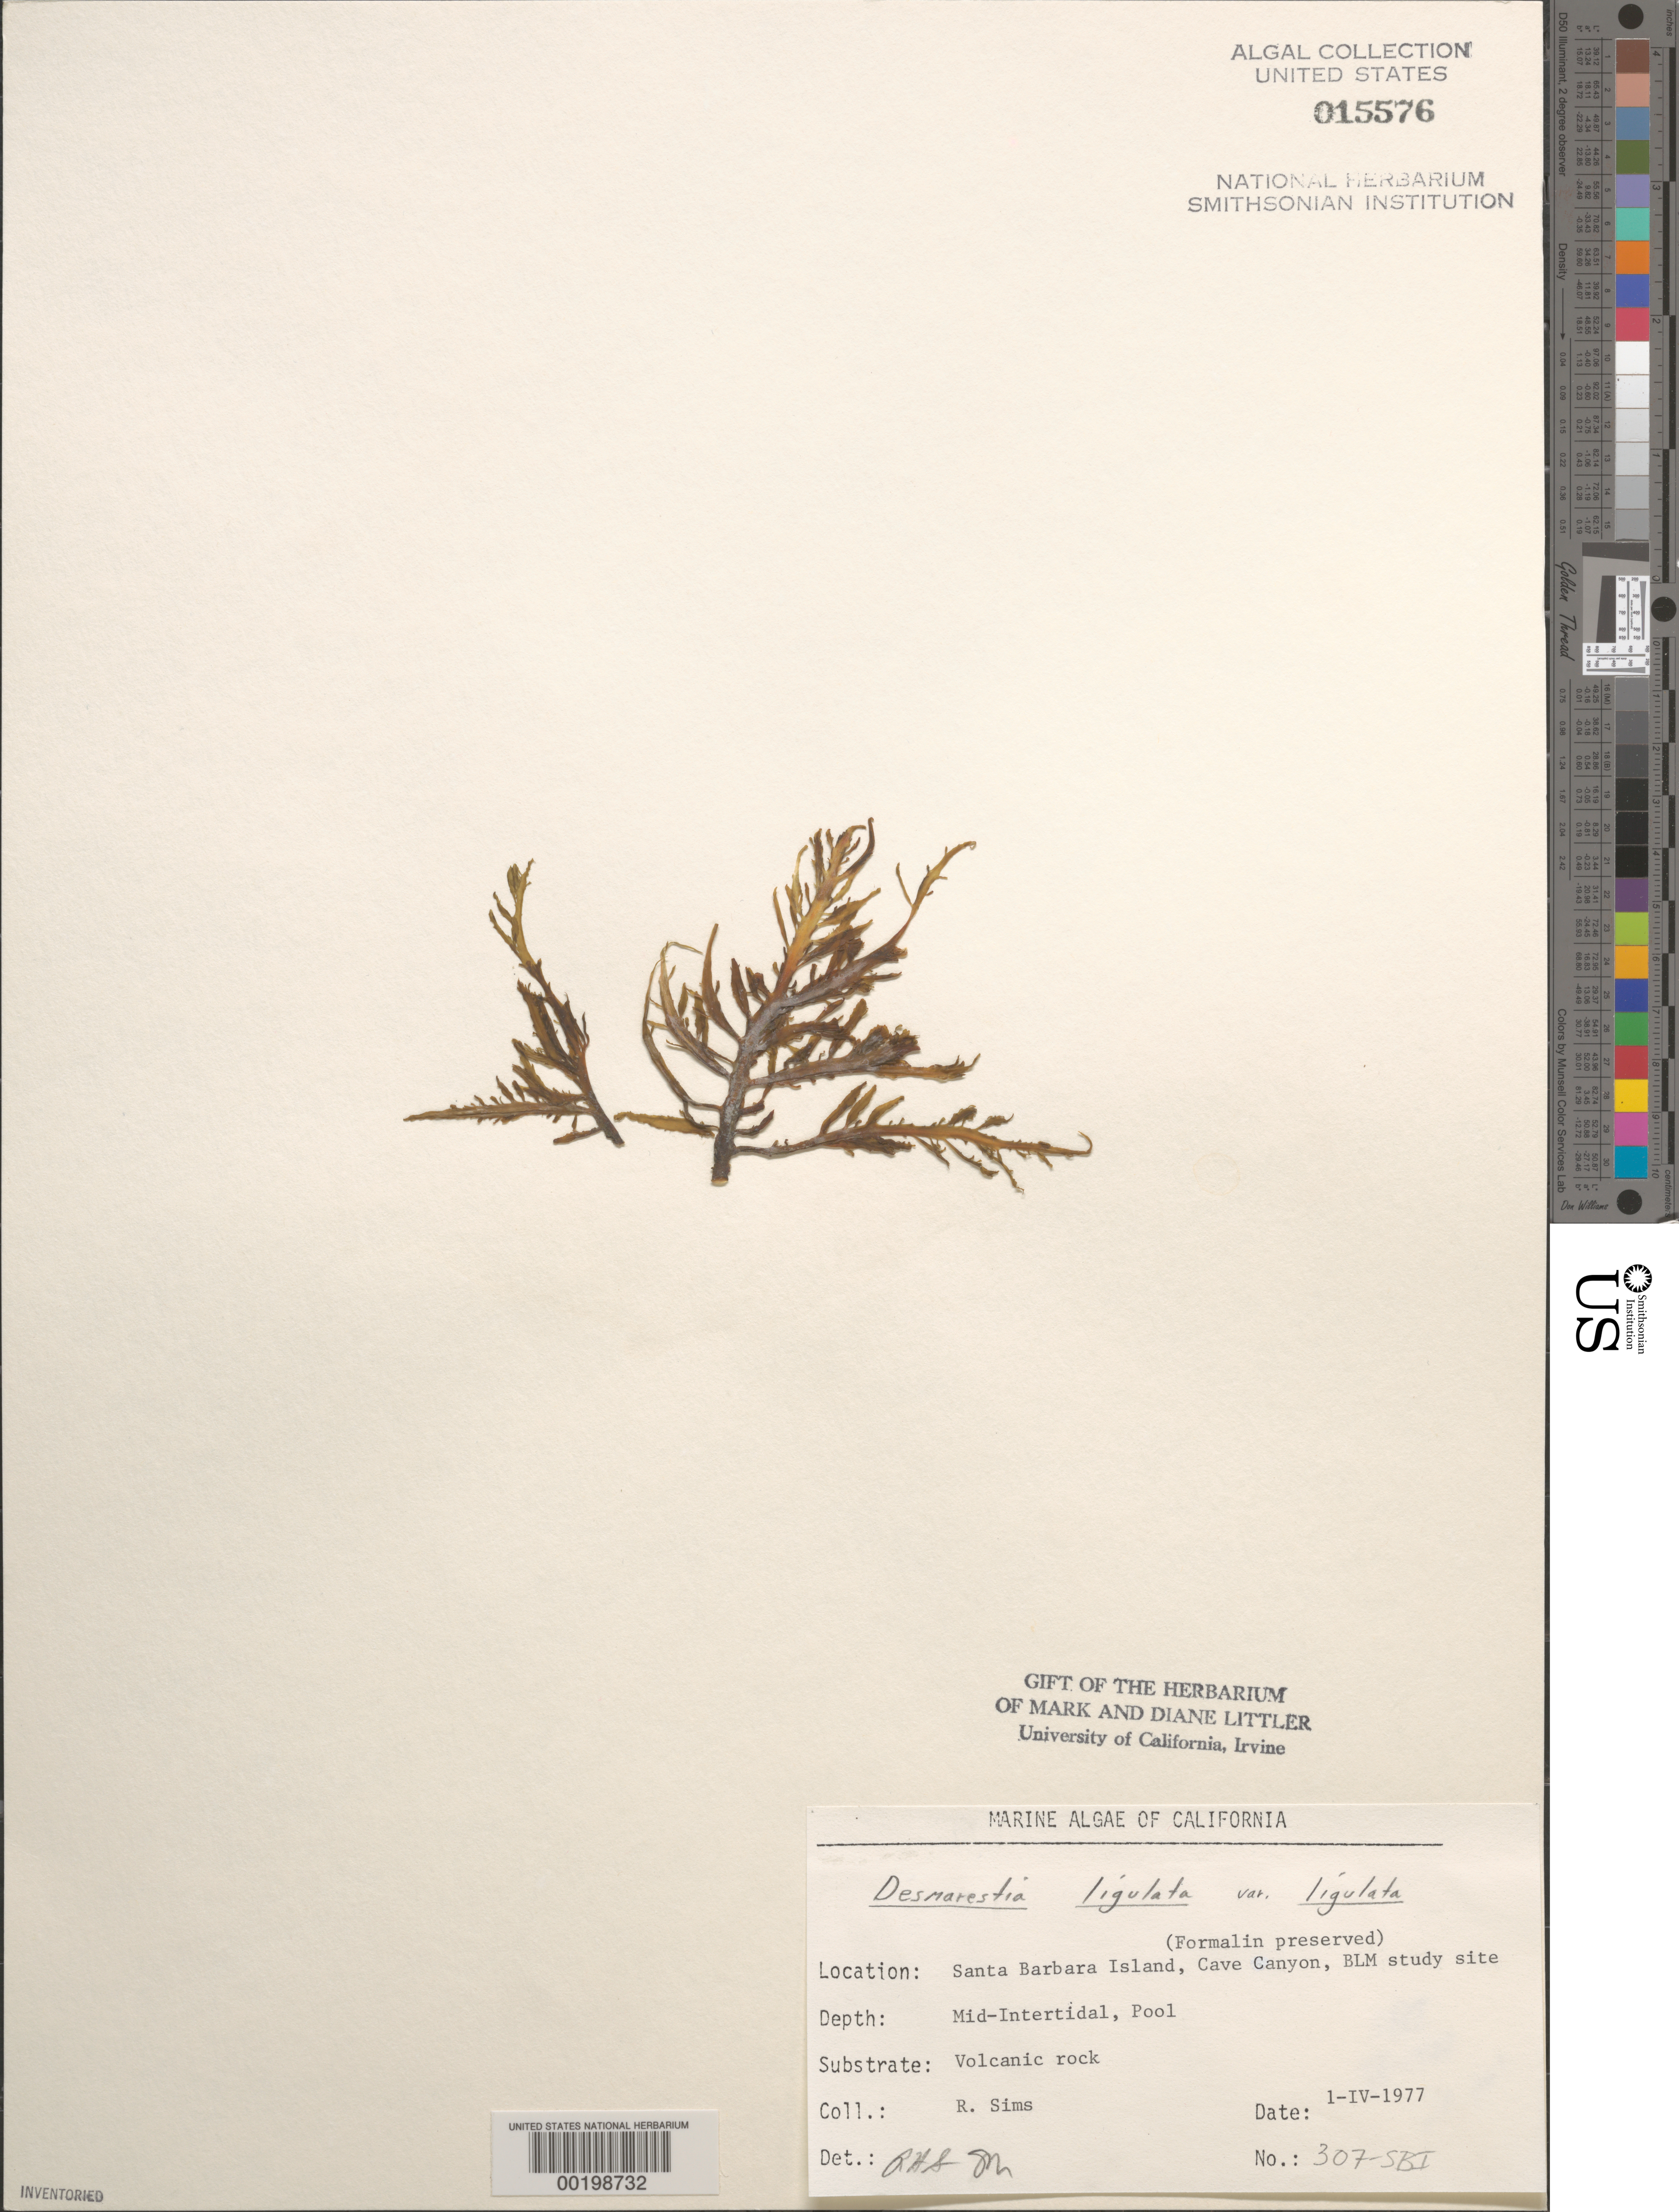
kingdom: Chromista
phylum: Ochrophyta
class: Phaeophyceae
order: Desmarestiales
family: Desmarestiaceae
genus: Desmarestia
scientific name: Desmarestia ligulata var. ligulata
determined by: Sims, Robert H.; Murray, S. N.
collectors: R. H. Sims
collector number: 307-sbi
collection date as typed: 01 Apr 1977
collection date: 1977-04-01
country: United States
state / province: California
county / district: Santa Barbara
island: Santa Barbara Island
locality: Cave Canyon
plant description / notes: BLM-SOCALBIGHT Rocky Intertidal Survey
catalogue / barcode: US 15576